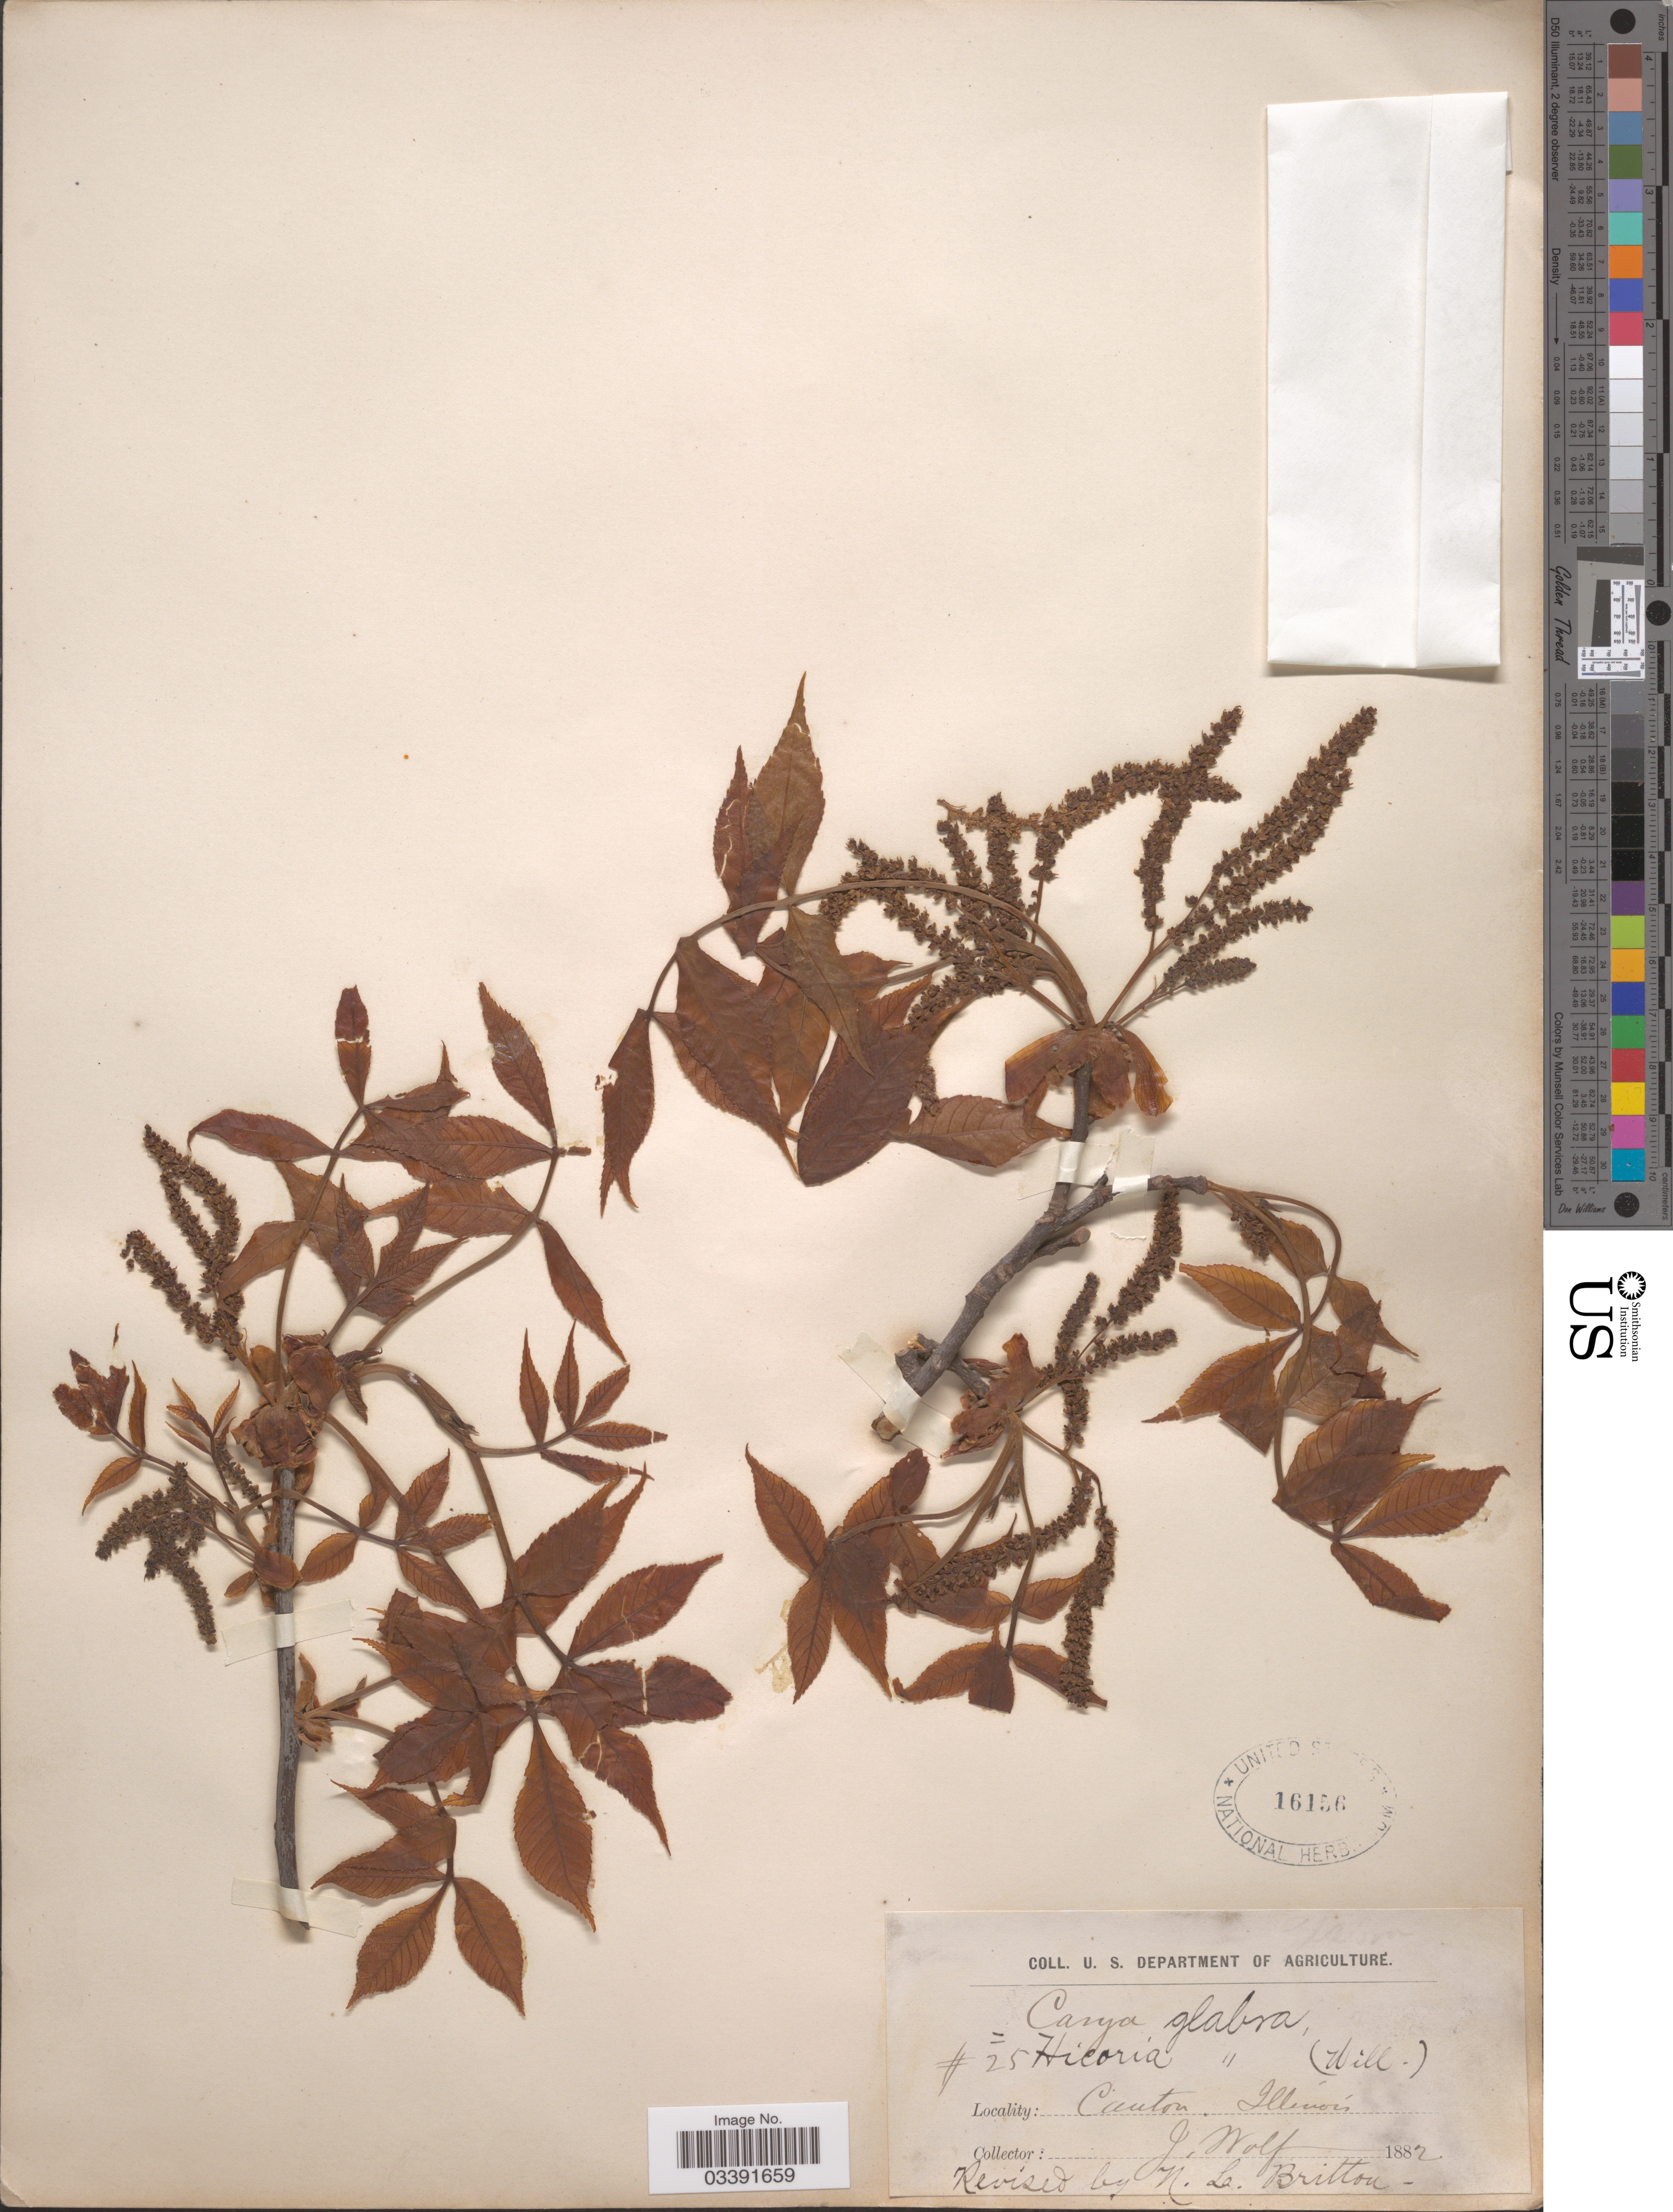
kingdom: Plantae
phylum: Tracheophyta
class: Magnoliopsida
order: Fagales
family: Juglandaceae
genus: Carya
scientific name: Carya glabra var. glabra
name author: (Mill.) Sweet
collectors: J. Wolf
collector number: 25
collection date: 1882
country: United States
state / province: Illinois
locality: Canton.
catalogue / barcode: US 16156